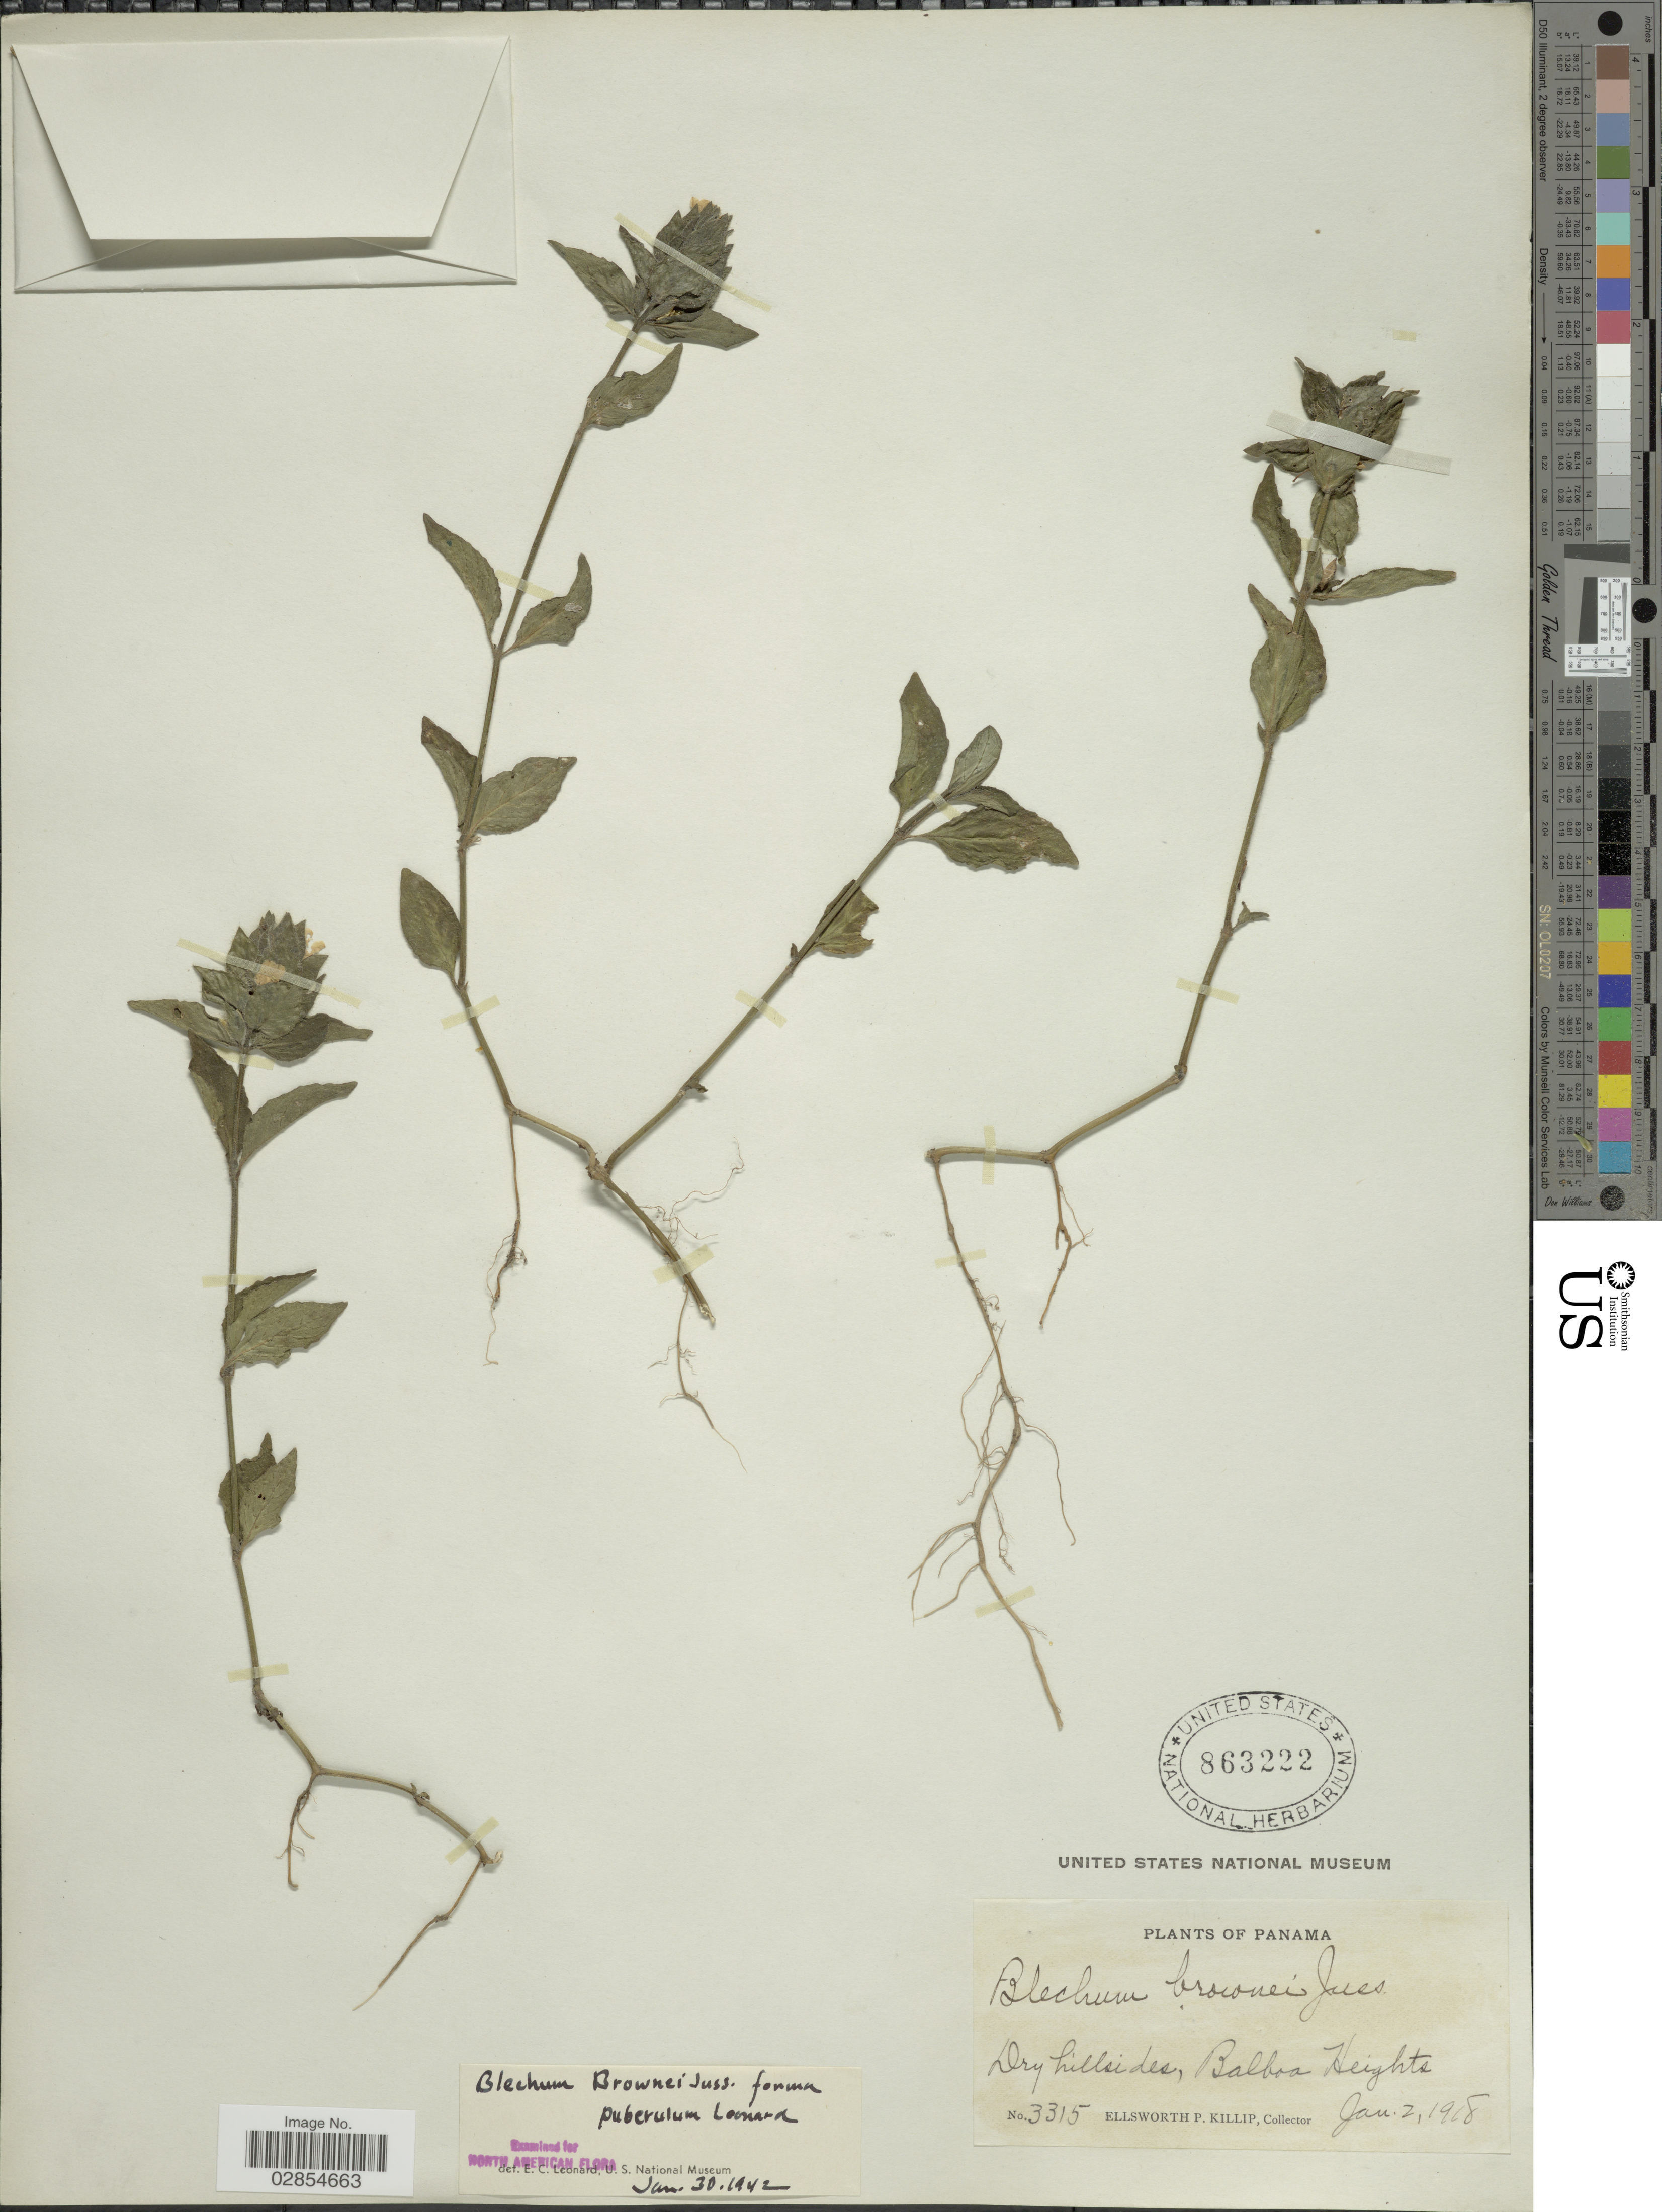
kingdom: Plantae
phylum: Tracheophyta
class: Magnoliopsida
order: Lamiales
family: Acanthaceae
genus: Blechum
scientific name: Blechum pyramidatum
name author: (Lam.) Urb.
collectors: E. P. Killip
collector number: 3315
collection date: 1918-01-02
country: Panama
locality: Dry hillsides, Balboa Heights.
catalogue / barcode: US 863222